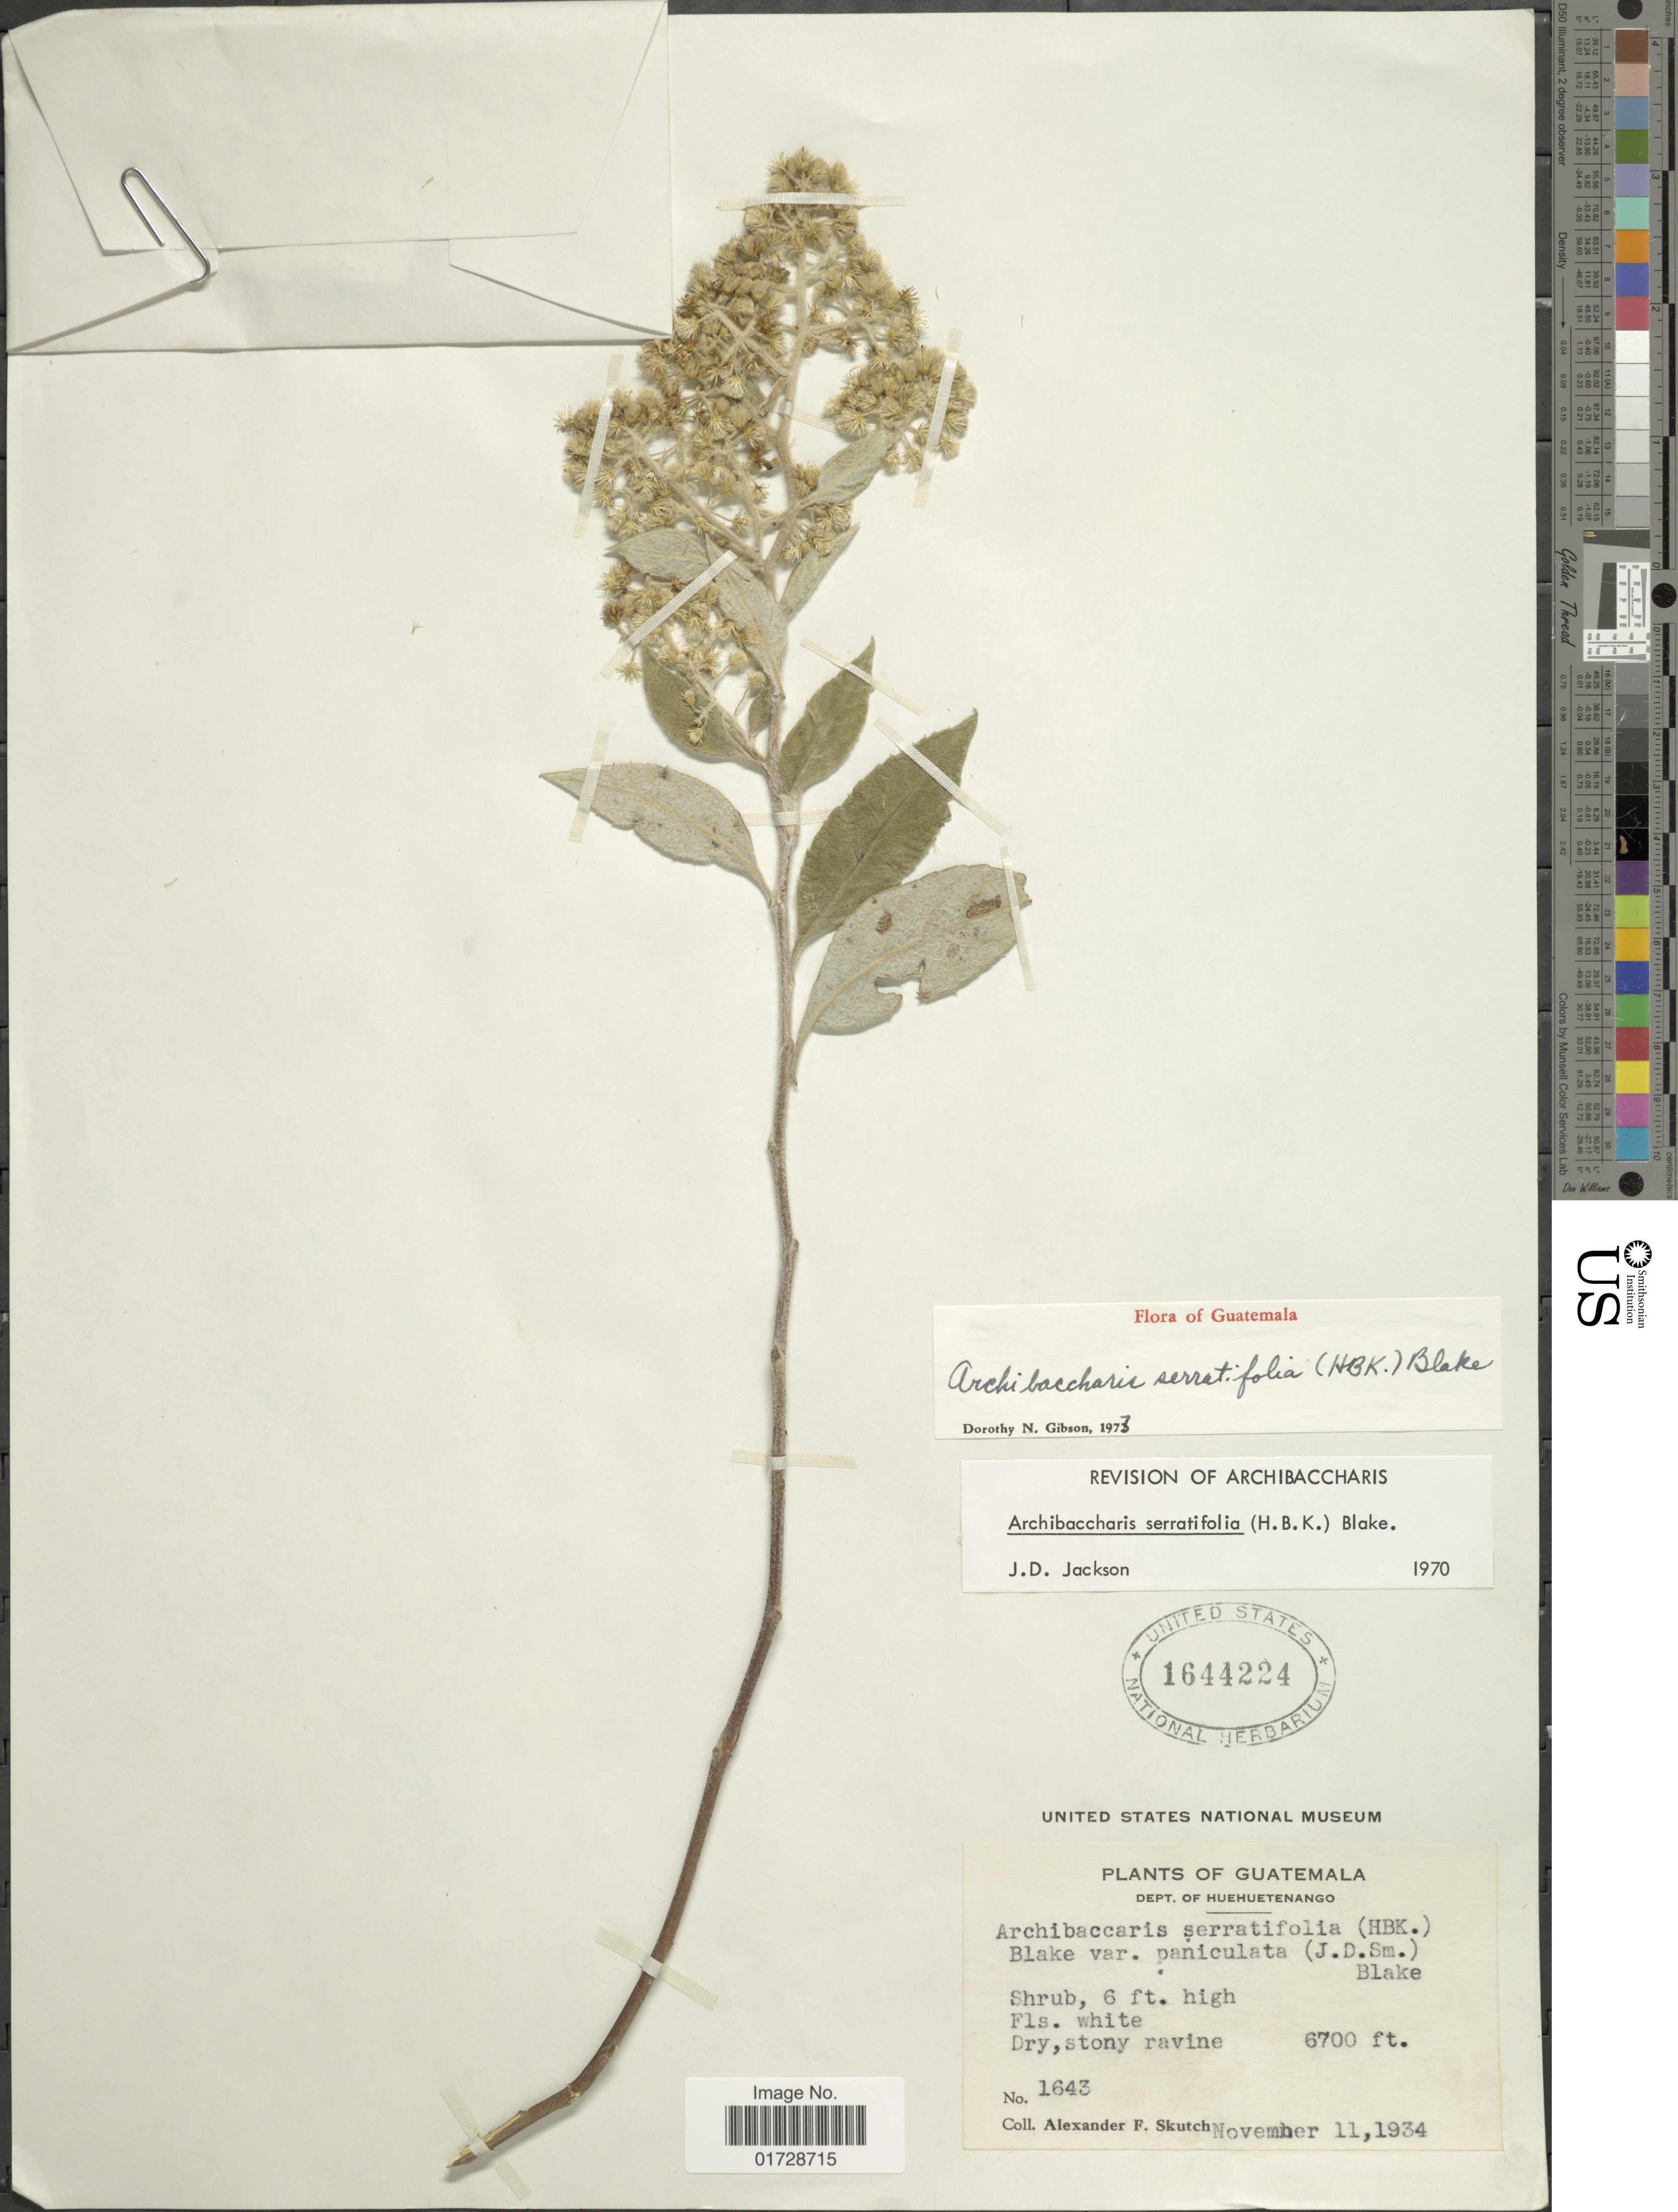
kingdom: Plantae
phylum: Tracheophyta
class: Magnoliopsida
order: Asterales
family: Asteraceae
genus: Archibaccharis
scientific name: Archibaccharis serratifolia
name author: (Kunth) S.F. Blake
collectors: A. F. Skutch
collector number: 1643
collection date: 1934-11-11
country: Guatemala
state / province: Huehuetenango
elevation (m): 2042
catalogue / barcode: US 1644224